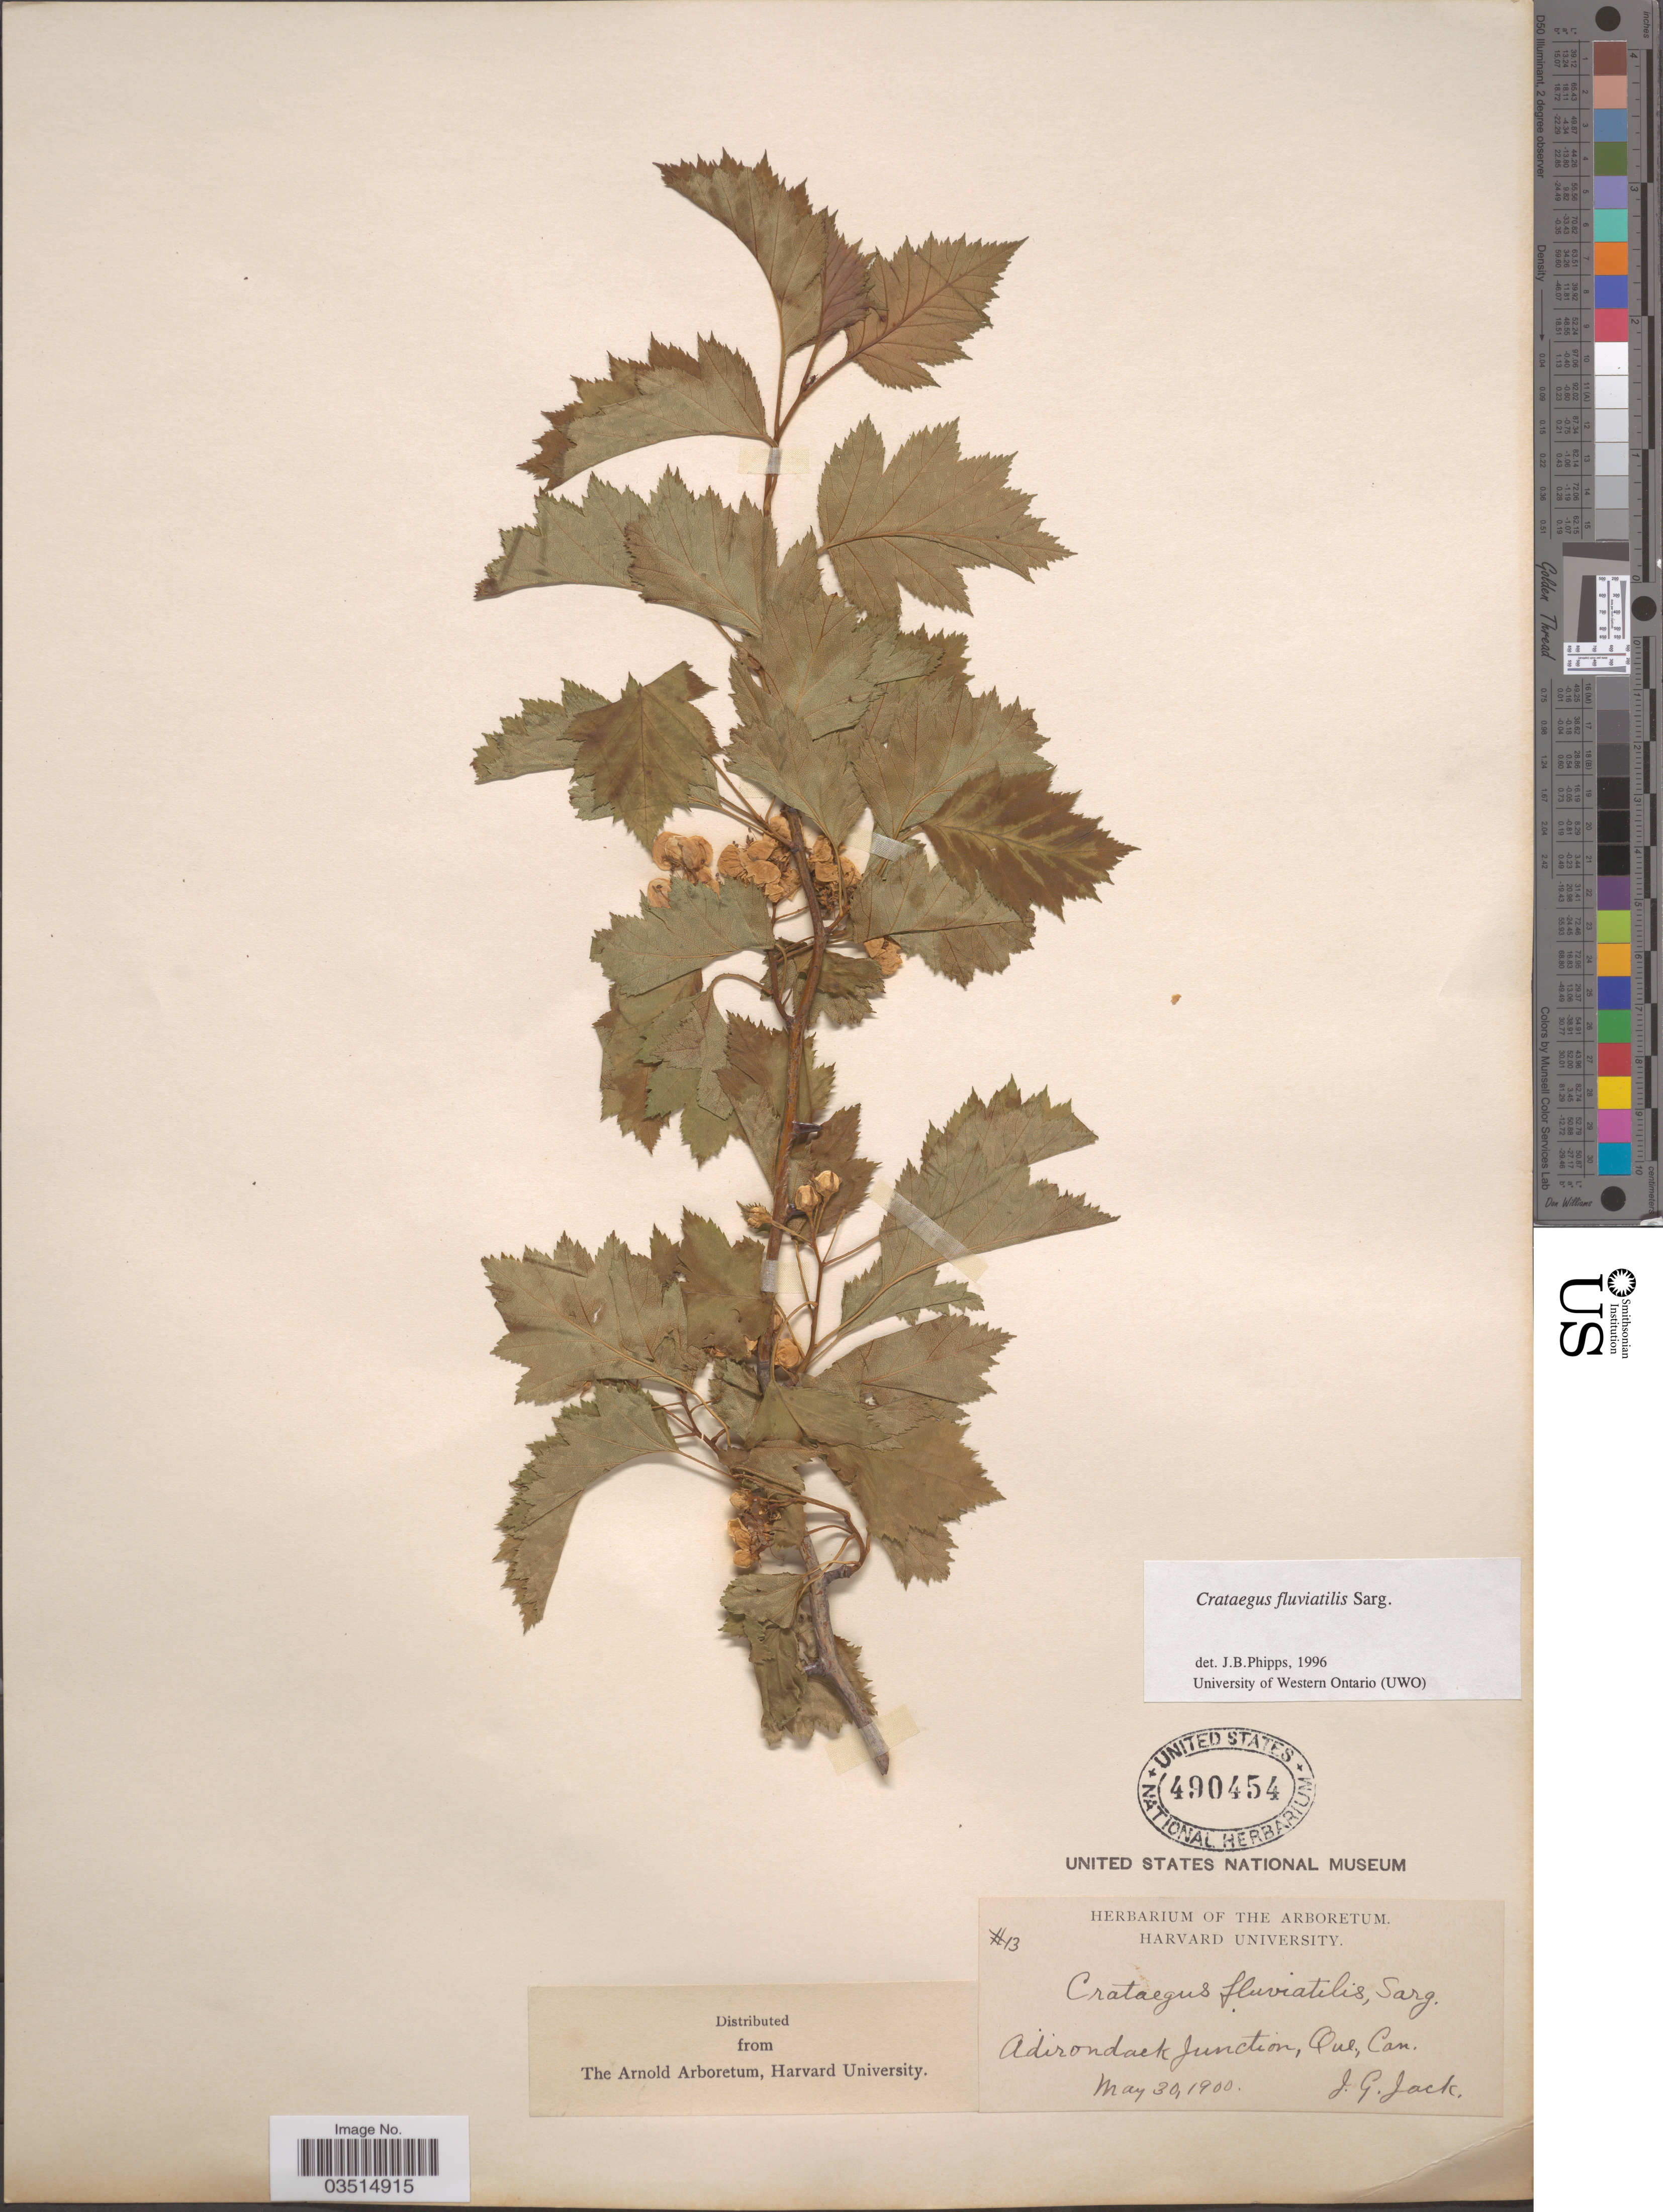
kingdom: Plantae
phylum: Tracheophyta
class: Magnoliopsida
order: Rosales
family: Rosaceae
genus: Crataegus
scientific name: Crataegus fluviatilis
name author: Sarg.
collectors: J. G. Jack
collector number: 13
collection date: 1900-05-30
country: Canada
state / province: Quebec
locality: Adirondack Junction.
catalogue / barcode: US 490454